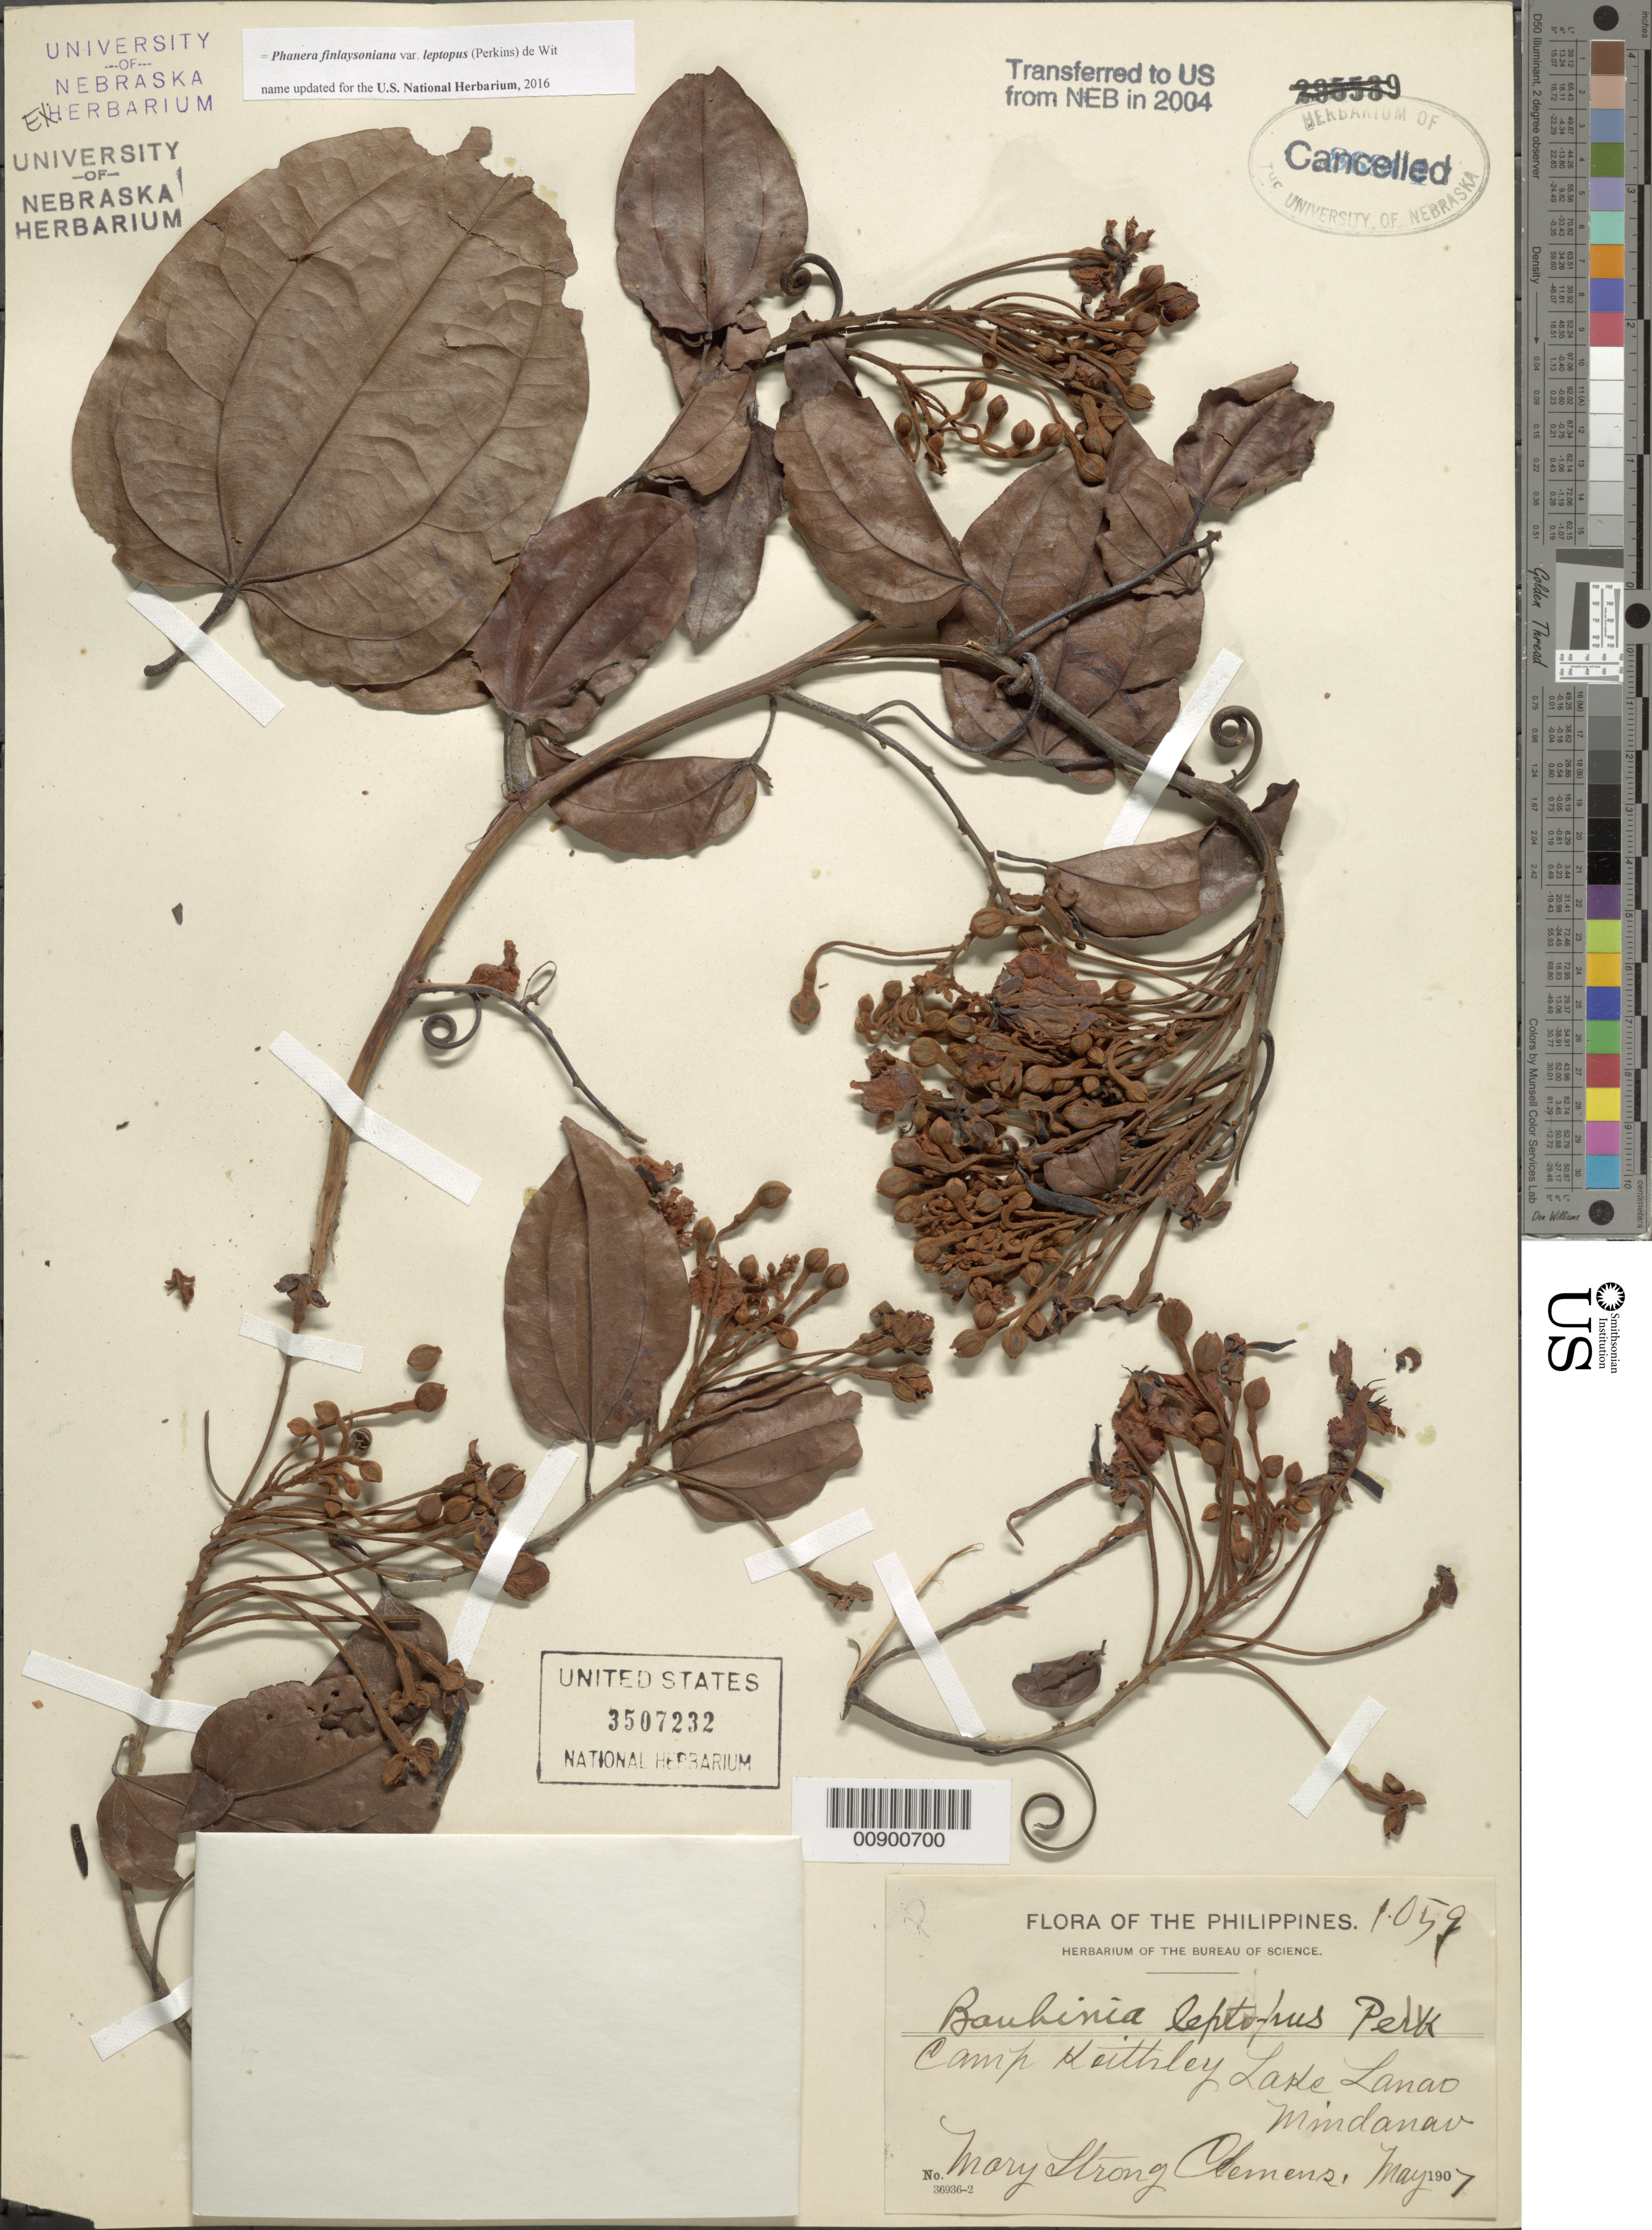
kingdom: Plantae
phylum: Tracheophyta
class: Magnoliopsida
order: Fabales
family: Fabaceae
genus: Phanera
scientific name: Phanera finlaysoniana var. leptopus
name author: (Perkins) de Wit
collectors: M. S. Clemens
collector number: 1059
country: Philippines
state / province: Muslim Mindanao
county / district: Lanao del Sur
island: Mindanao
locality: Camp; Keithley, Lake Lanso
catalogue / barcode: US 3507232